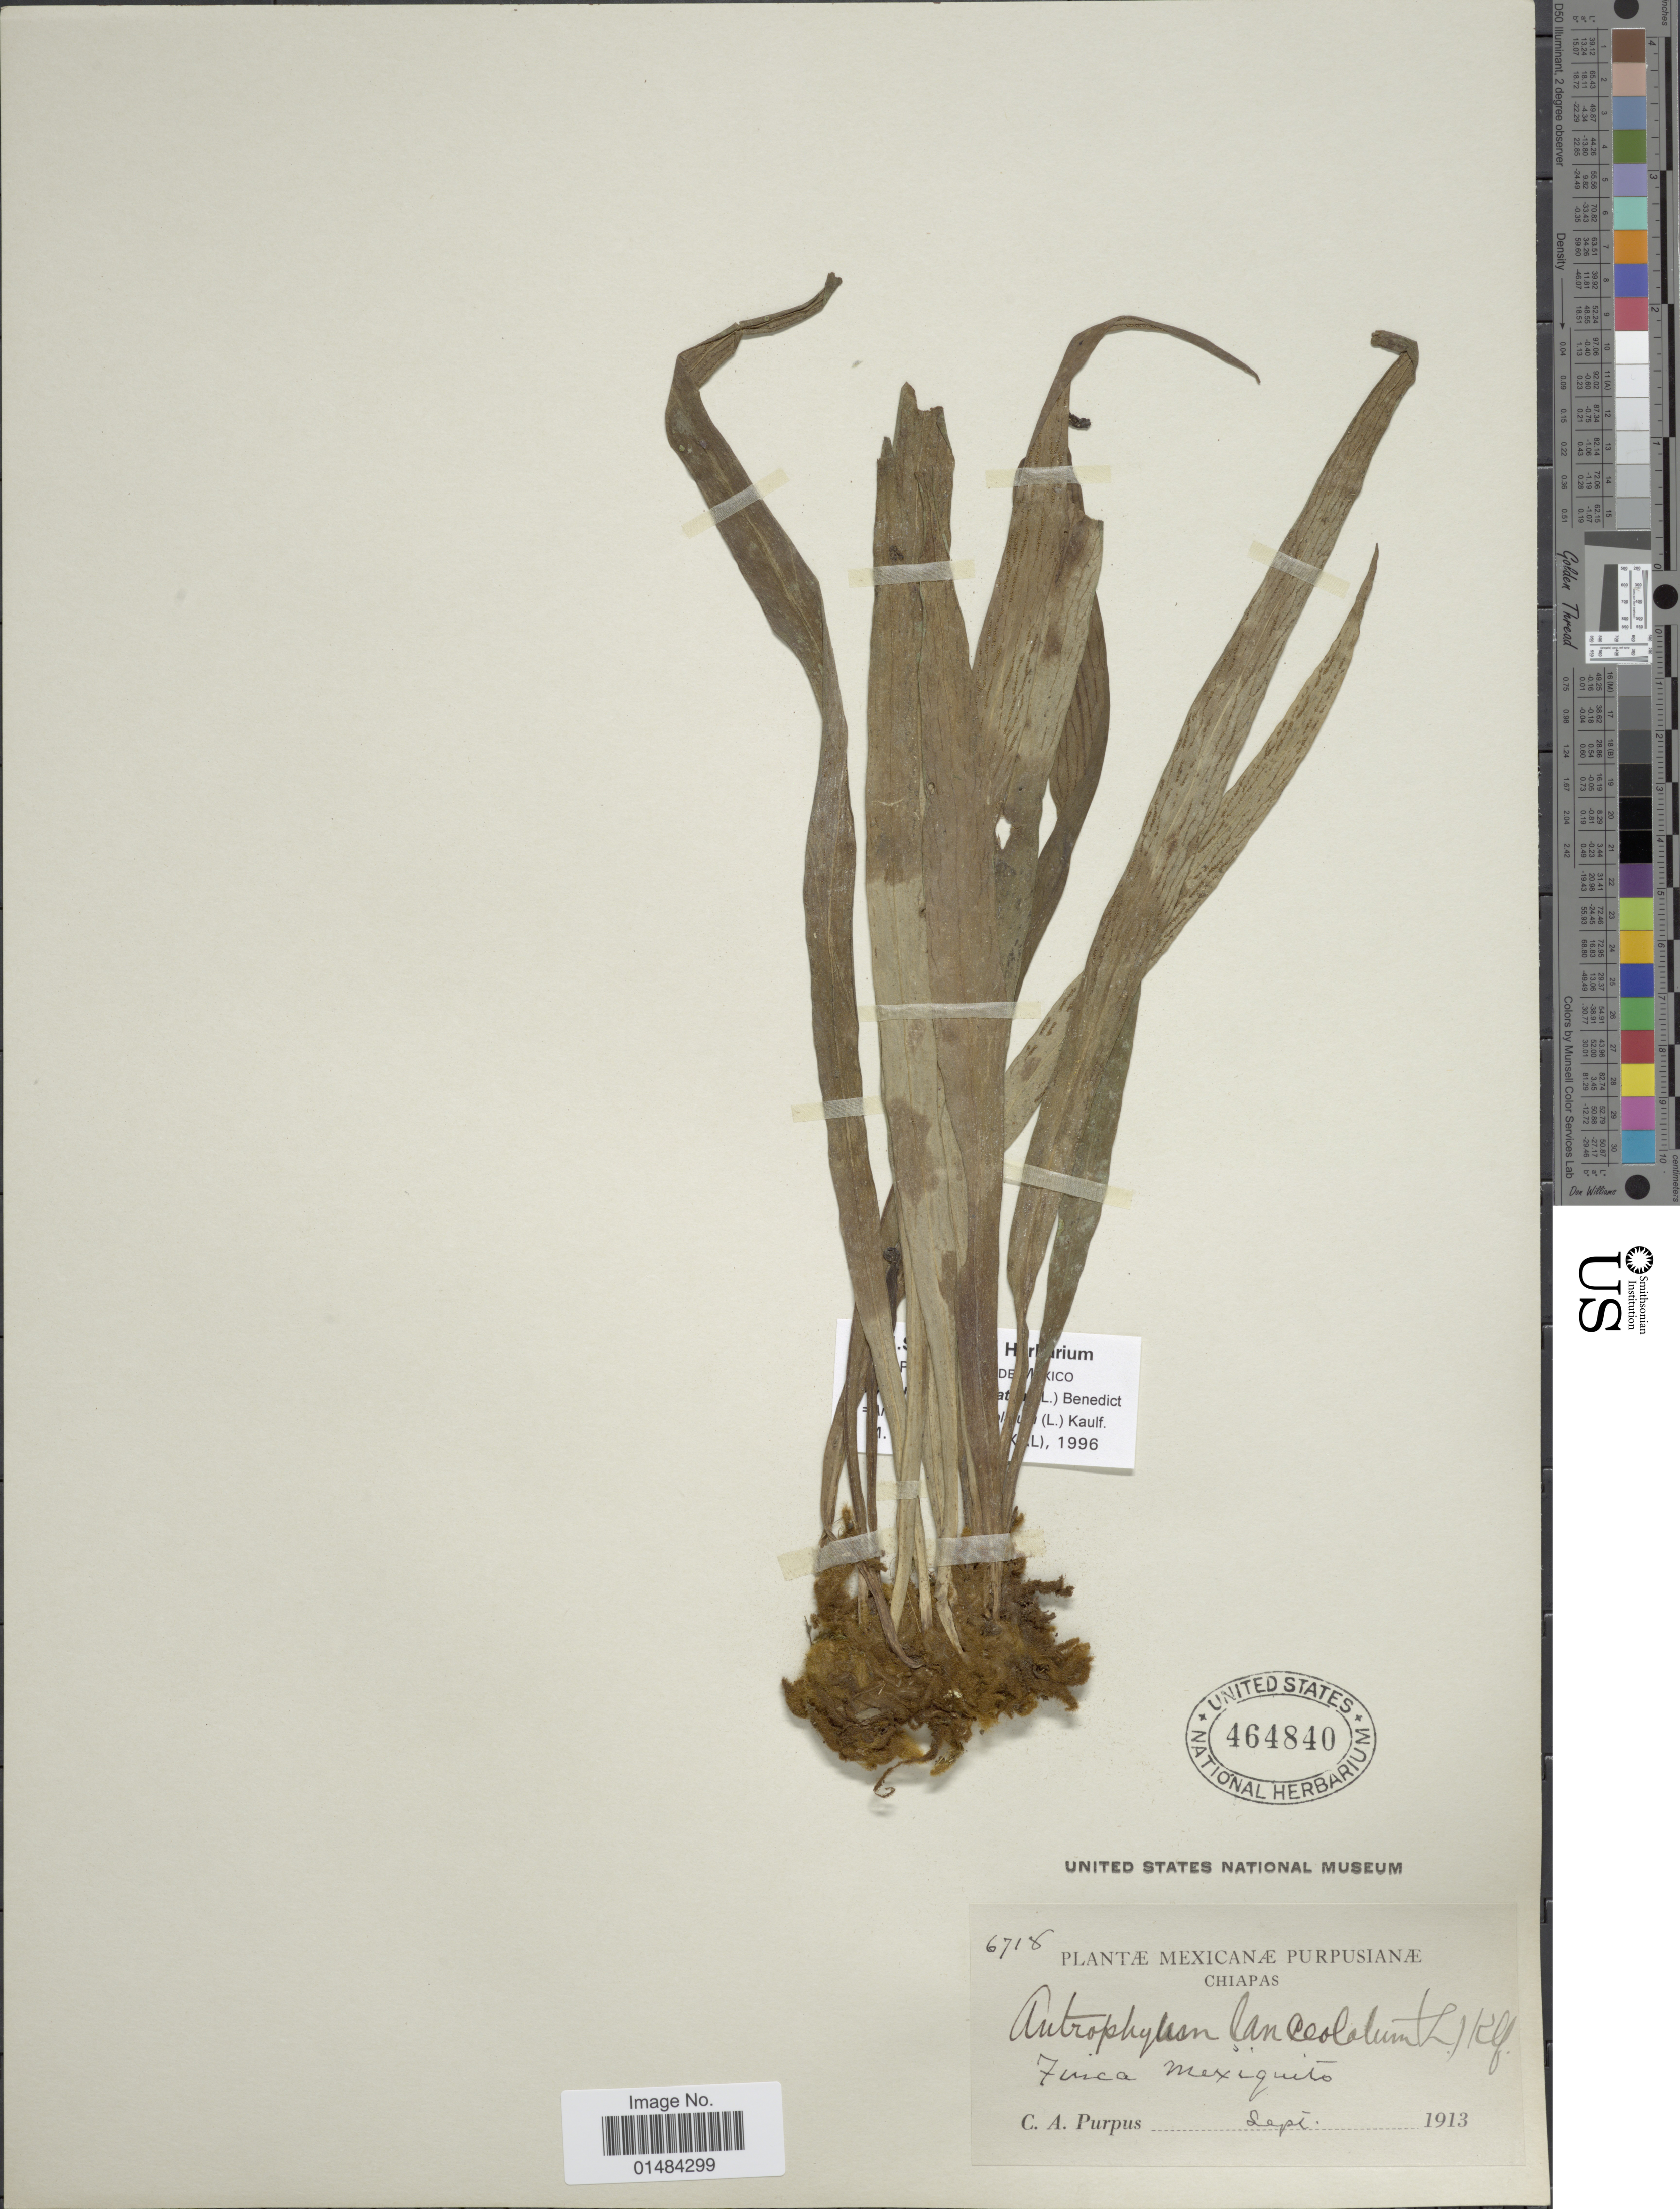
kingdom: Plantae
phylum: Tracheophyta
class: Polypodiopsida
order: Polypodiales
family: Pteridaceae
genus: Polytaenium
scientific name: Polytaenium lanceolatum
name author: (L.) Desv.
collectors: C. A. Purpus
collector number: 6718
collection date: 1913-09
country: Mexico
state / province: Chiapas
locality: Mexico, Finca Mexiquito.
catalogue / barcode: US 464840